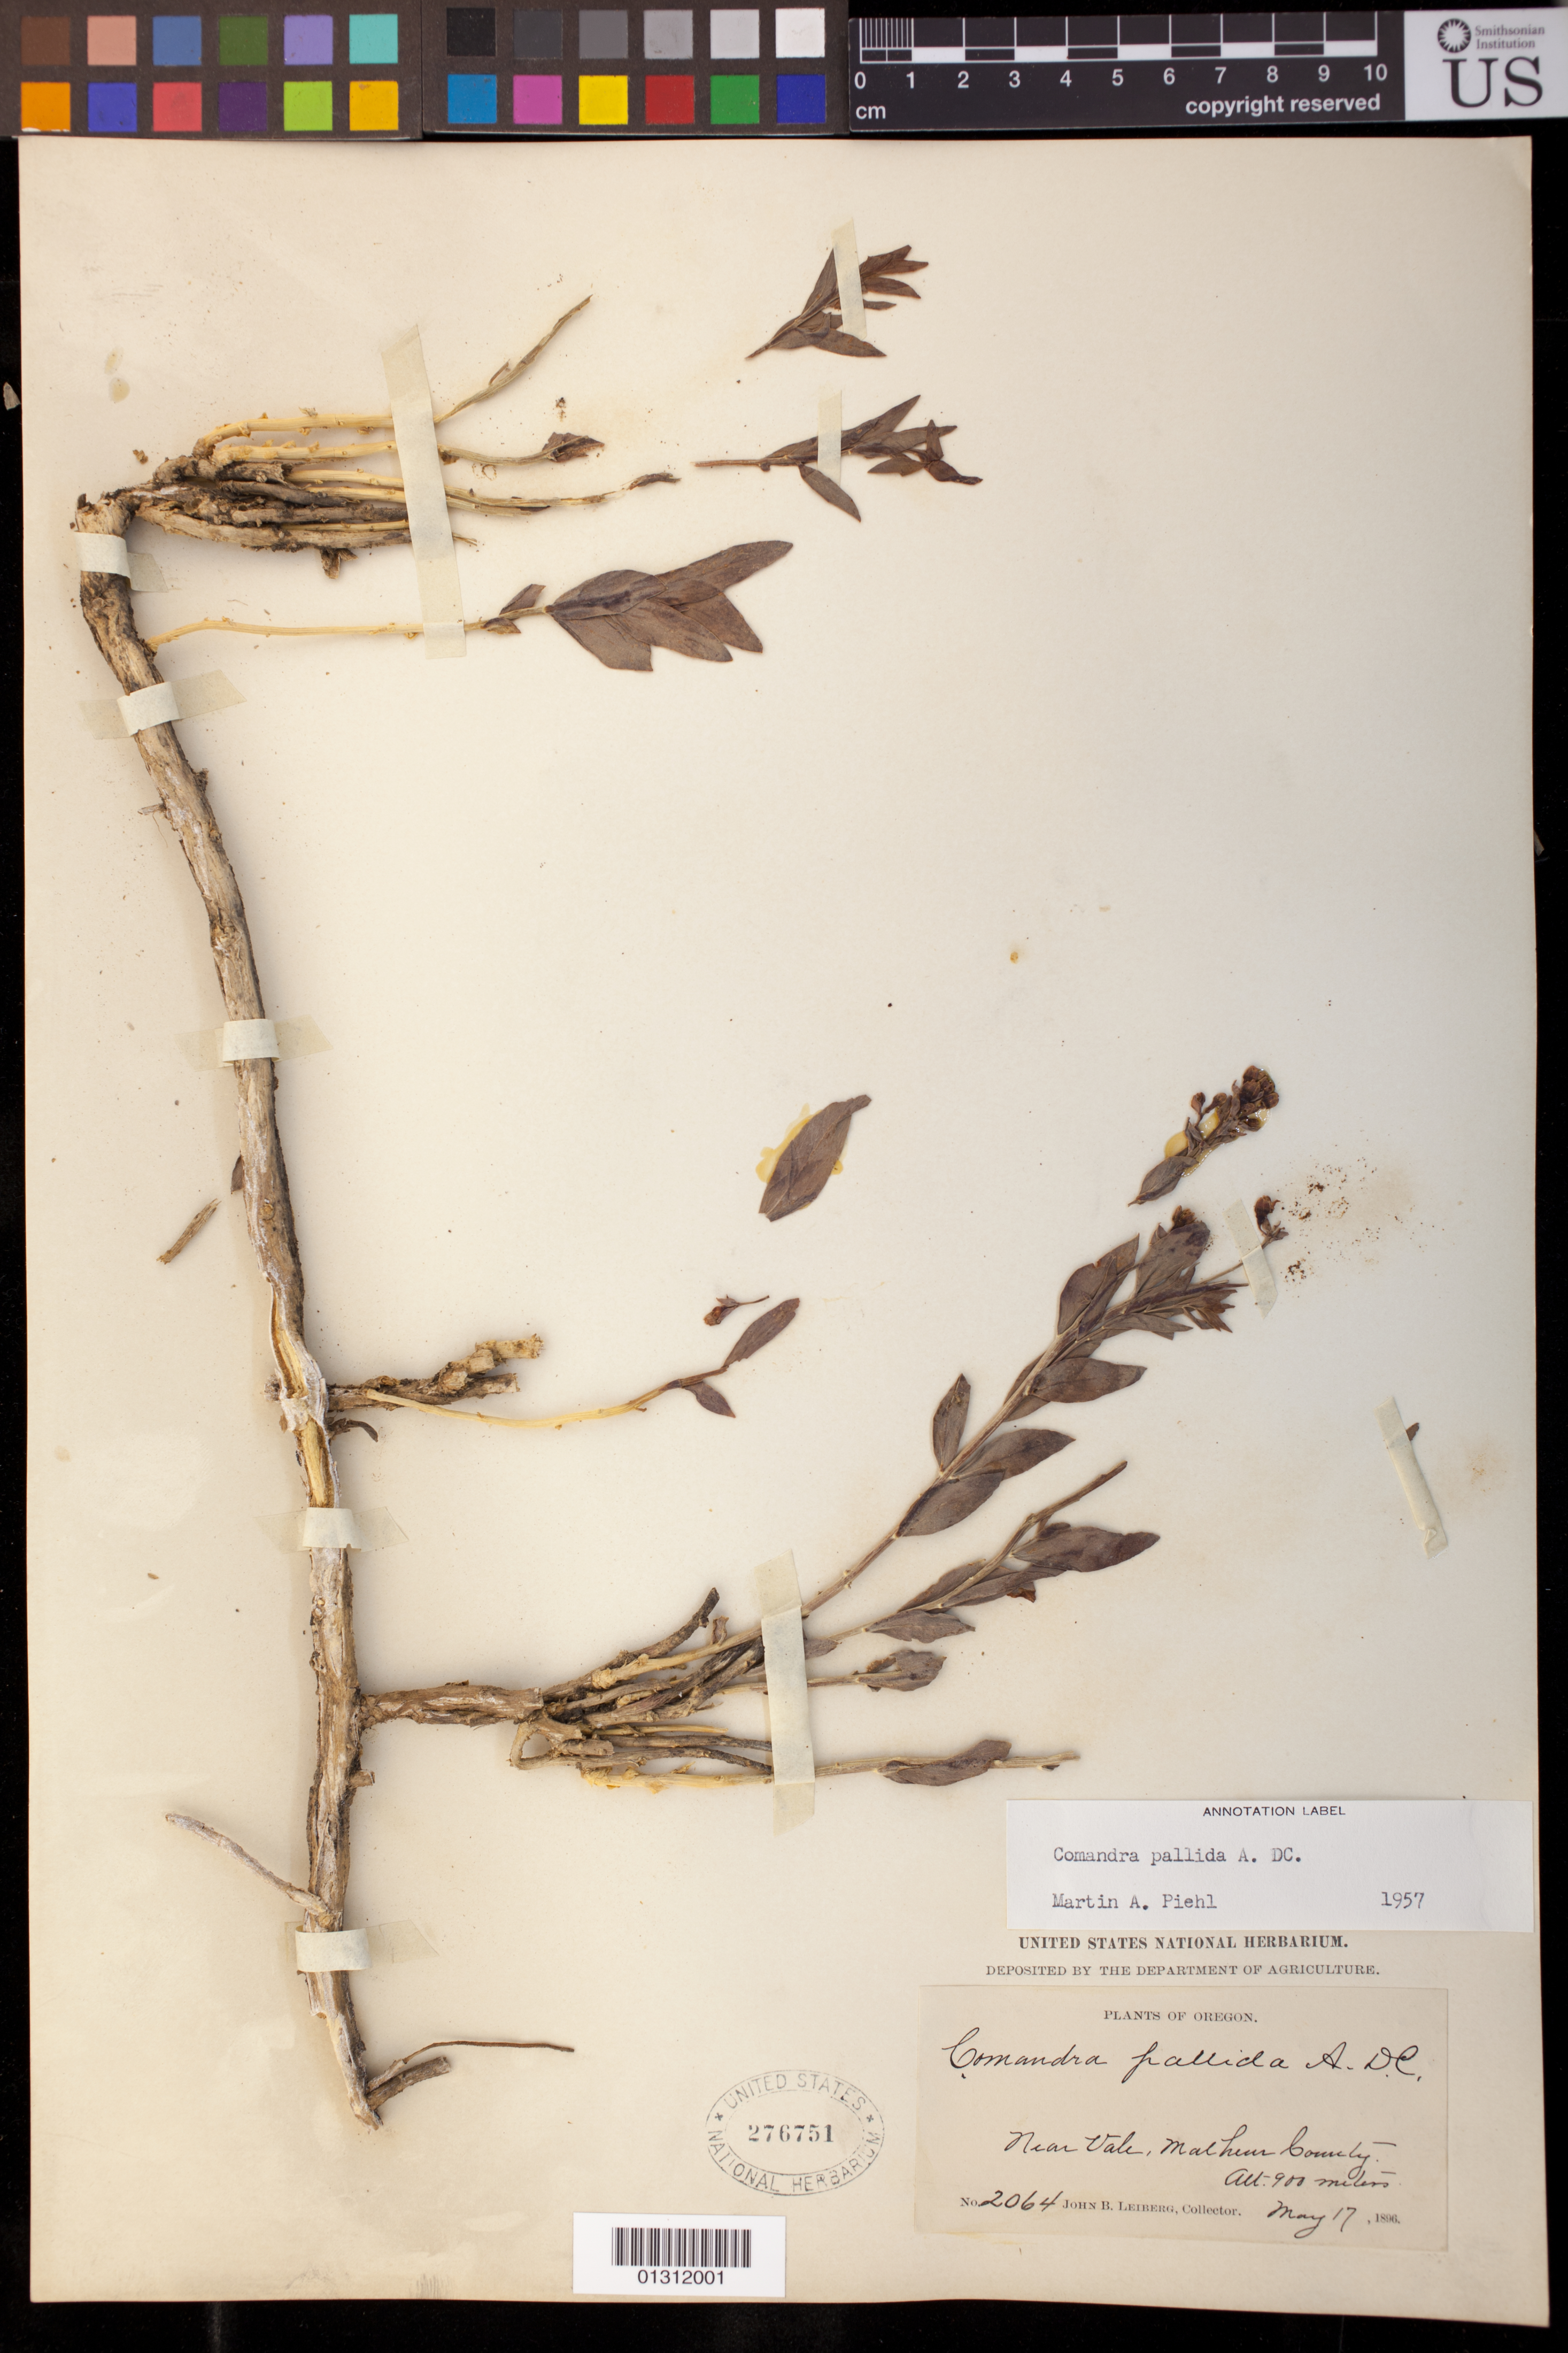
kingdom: Plantae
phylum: Tracheophyta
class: Magnoliopsida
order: Santalales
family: Comandraceae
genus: Comandra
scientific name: Comandra pallida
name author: A. DC.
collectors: J. Leiberg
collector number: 2064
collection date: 1896-05-17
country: United States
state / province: Oregon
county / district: Malheur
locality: Near Vale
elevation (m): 900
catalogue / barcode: US 276751